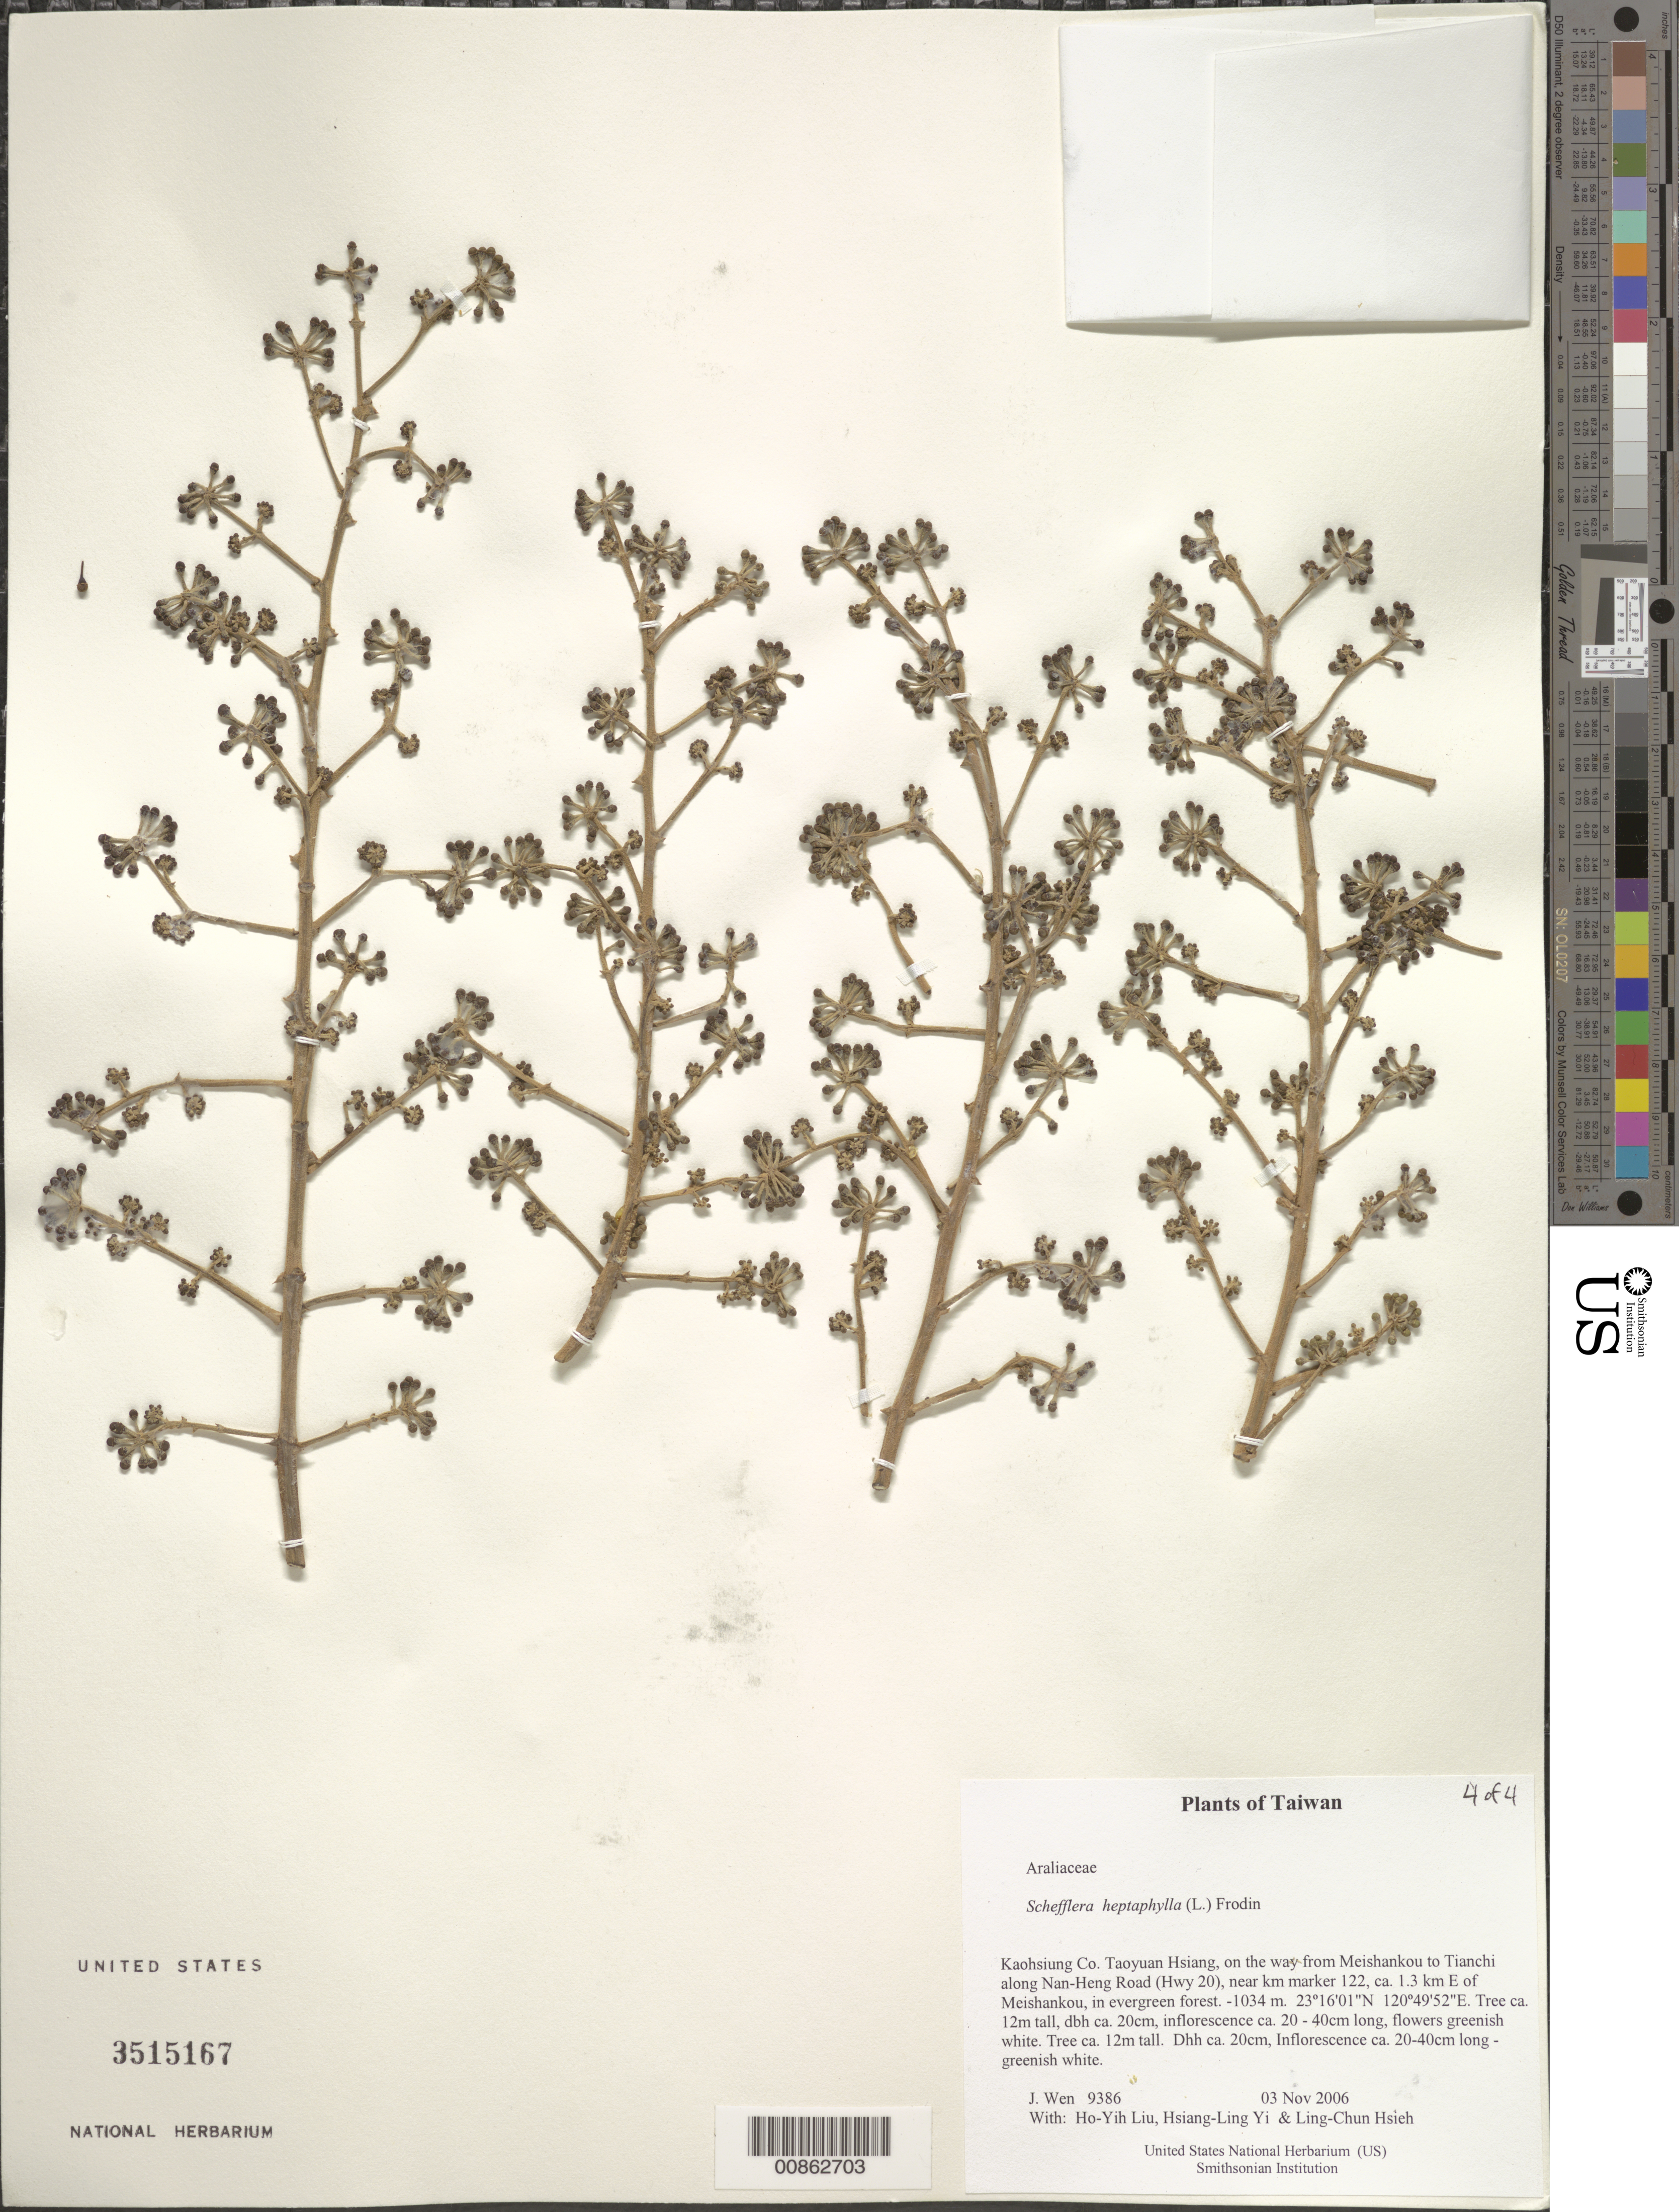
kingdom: Plantae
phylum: Tracheophyta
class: Magnoliopsida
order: Apiales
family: Araliaceae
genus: Schefflera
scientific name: Schefflera heptaphylla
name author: (L.) Frodin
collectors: J. Wen, H. Liu, H. l. Yi & L. Hsieh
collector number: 9386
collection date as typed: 03 Nov 2006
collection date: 2006-11-03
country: Taiwan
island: Taiwan [Formosa]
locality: Taoyuan Hsiang, on the way from Meishankou to Tianchi along Nan-Heng Road (Hwy 20), near km marker 122, ca. 1.3 km E of Meishankou, in evergreen forest.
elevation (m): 1034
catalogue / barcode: US 3515167